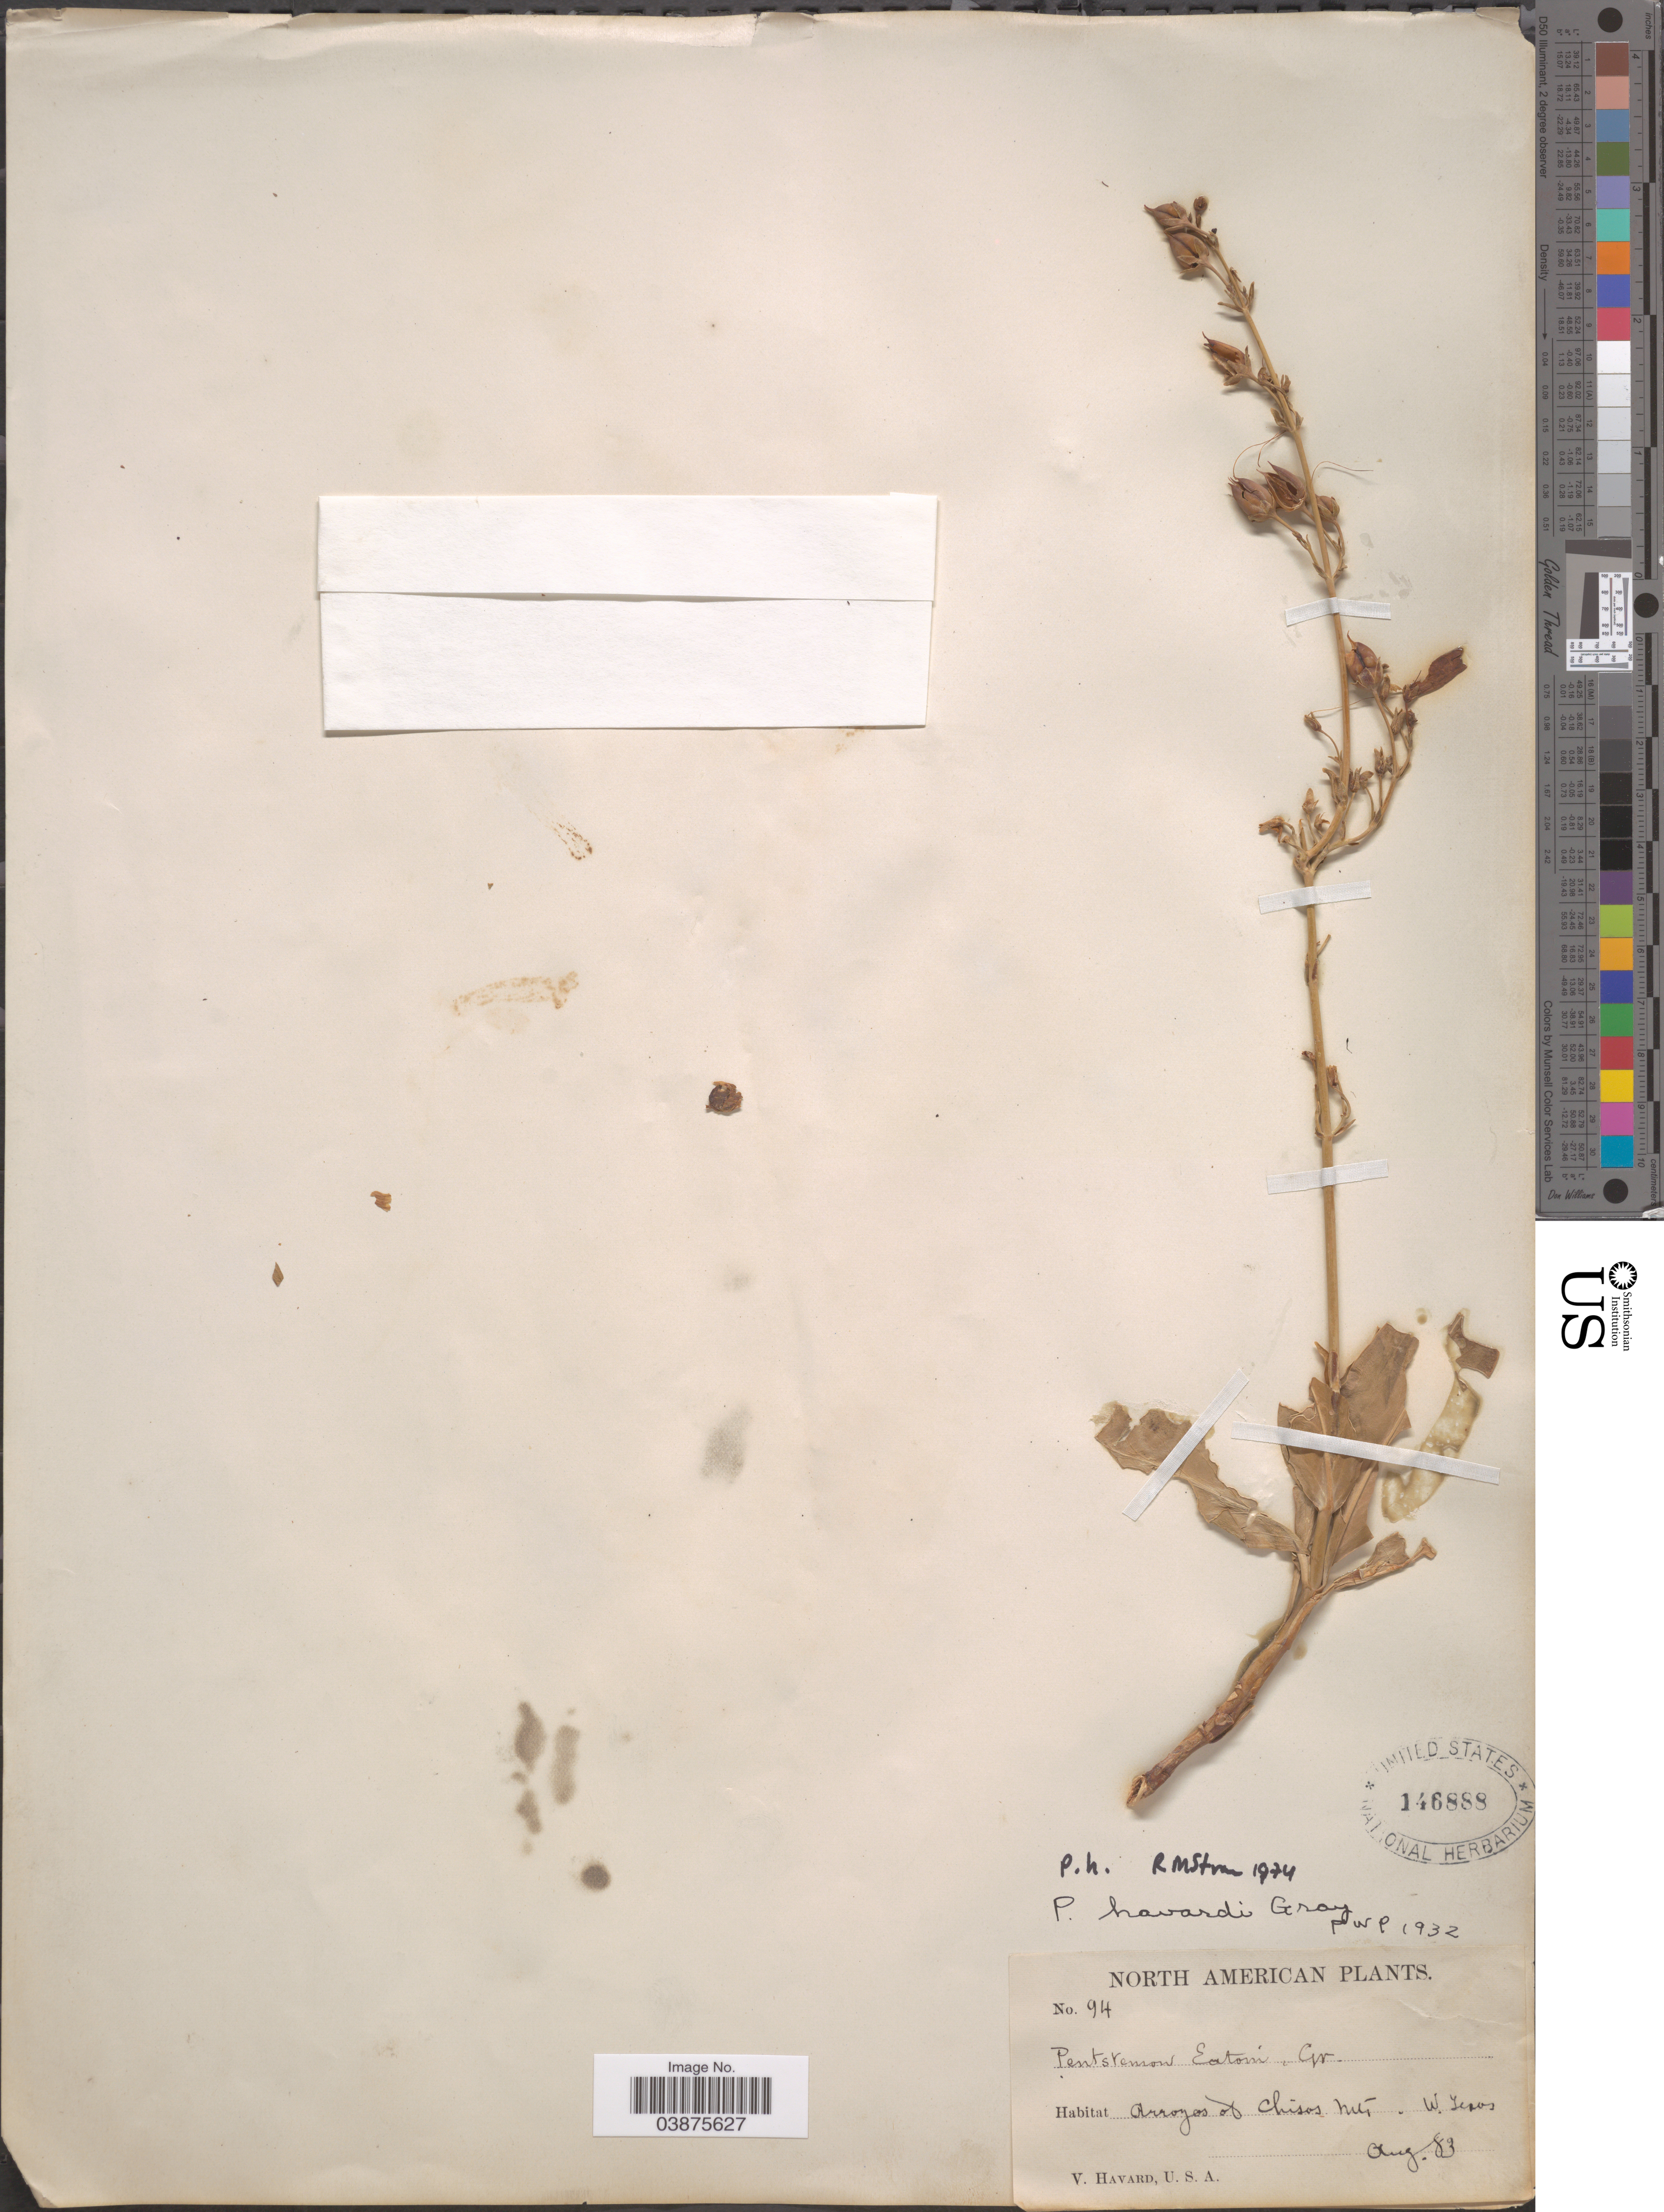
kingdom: Plantae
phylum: Tracheophyta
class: Magnoliopsida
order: Lamiales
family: Plantaginaceae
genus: Penstemon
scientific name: Penstemon havardii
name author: A. Gray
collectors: V. Havard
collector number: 94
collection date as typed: Transcribed d/m/y: /8/83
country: United States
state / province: Texas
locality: Arroyos of Chisos Mts. W. Texas.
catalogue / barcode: US 146888